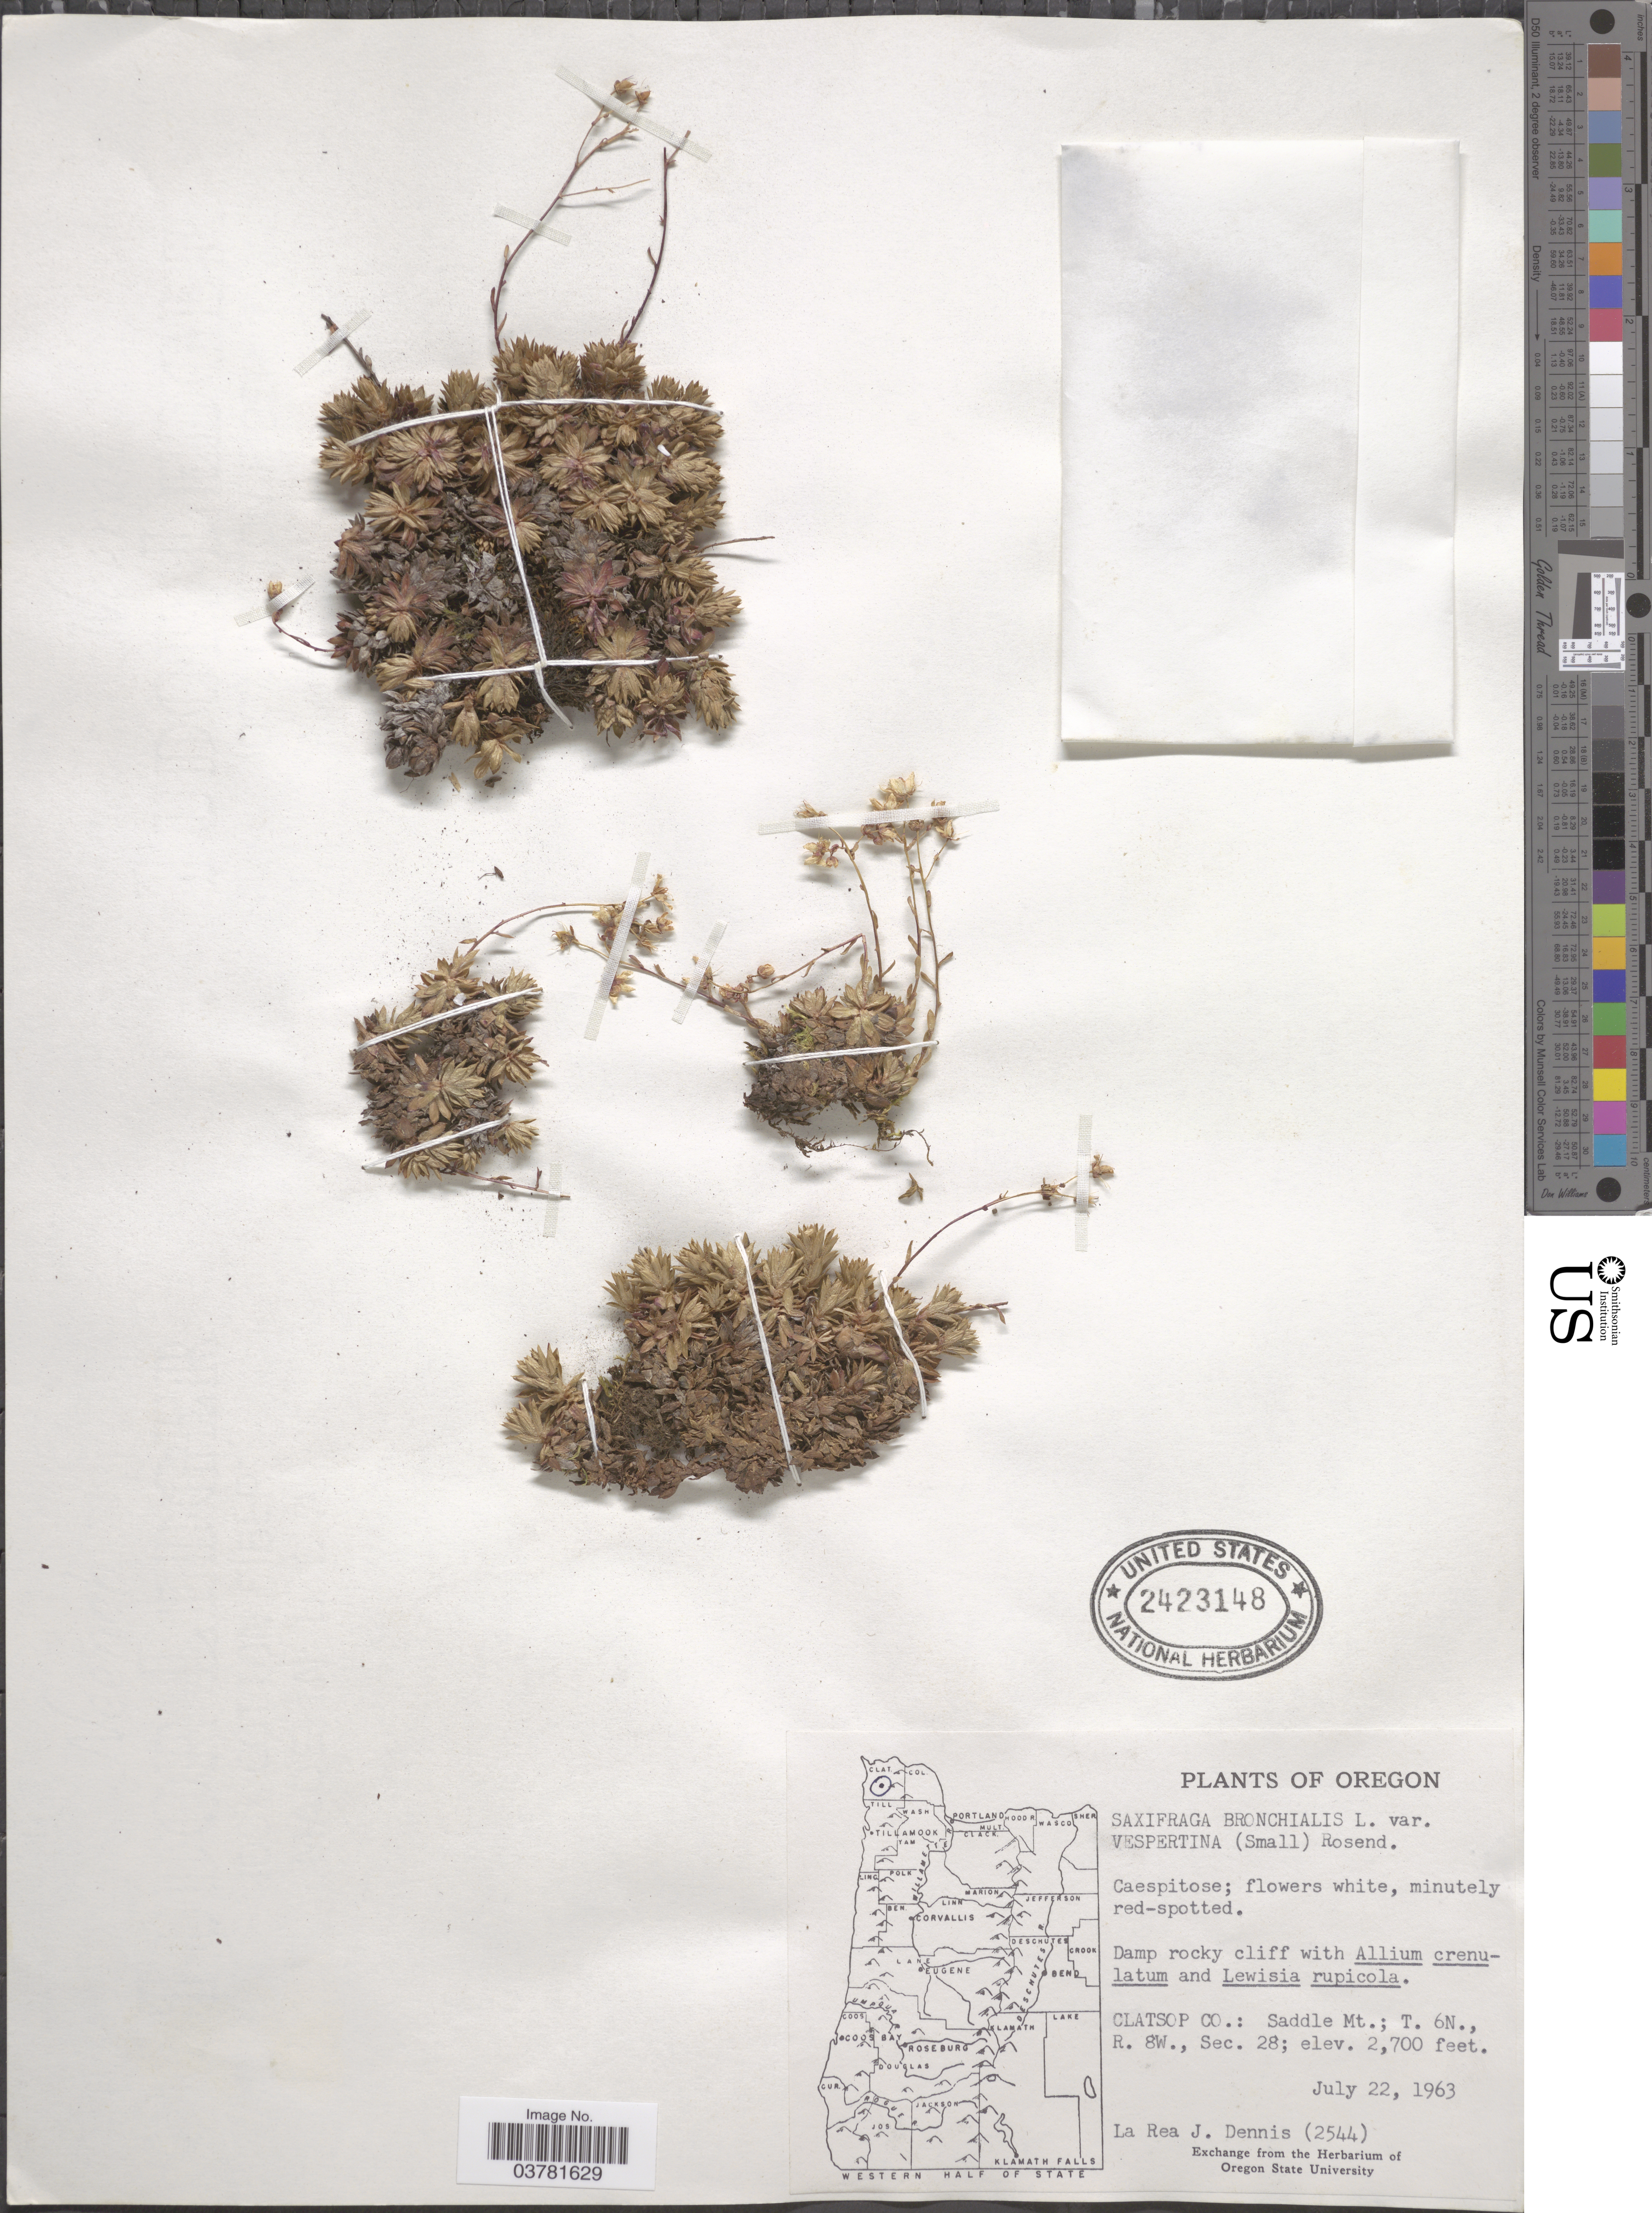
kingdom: Plantae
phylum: Tracheophyta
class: Magnoliopsida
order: Saxifragales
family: Saxifragaceae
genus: Saxifraga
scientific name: Saxifraga vespertina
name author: (Small) Fedde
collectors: L. Dennis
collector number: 2544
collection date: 1963-07-22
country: United States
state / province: Oregon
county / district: Clatsop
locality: Clatsop Co.: Saddle Mt.; T. 6N, R. 8W., Sec. 28.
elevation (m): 823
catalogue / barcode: US 2423148